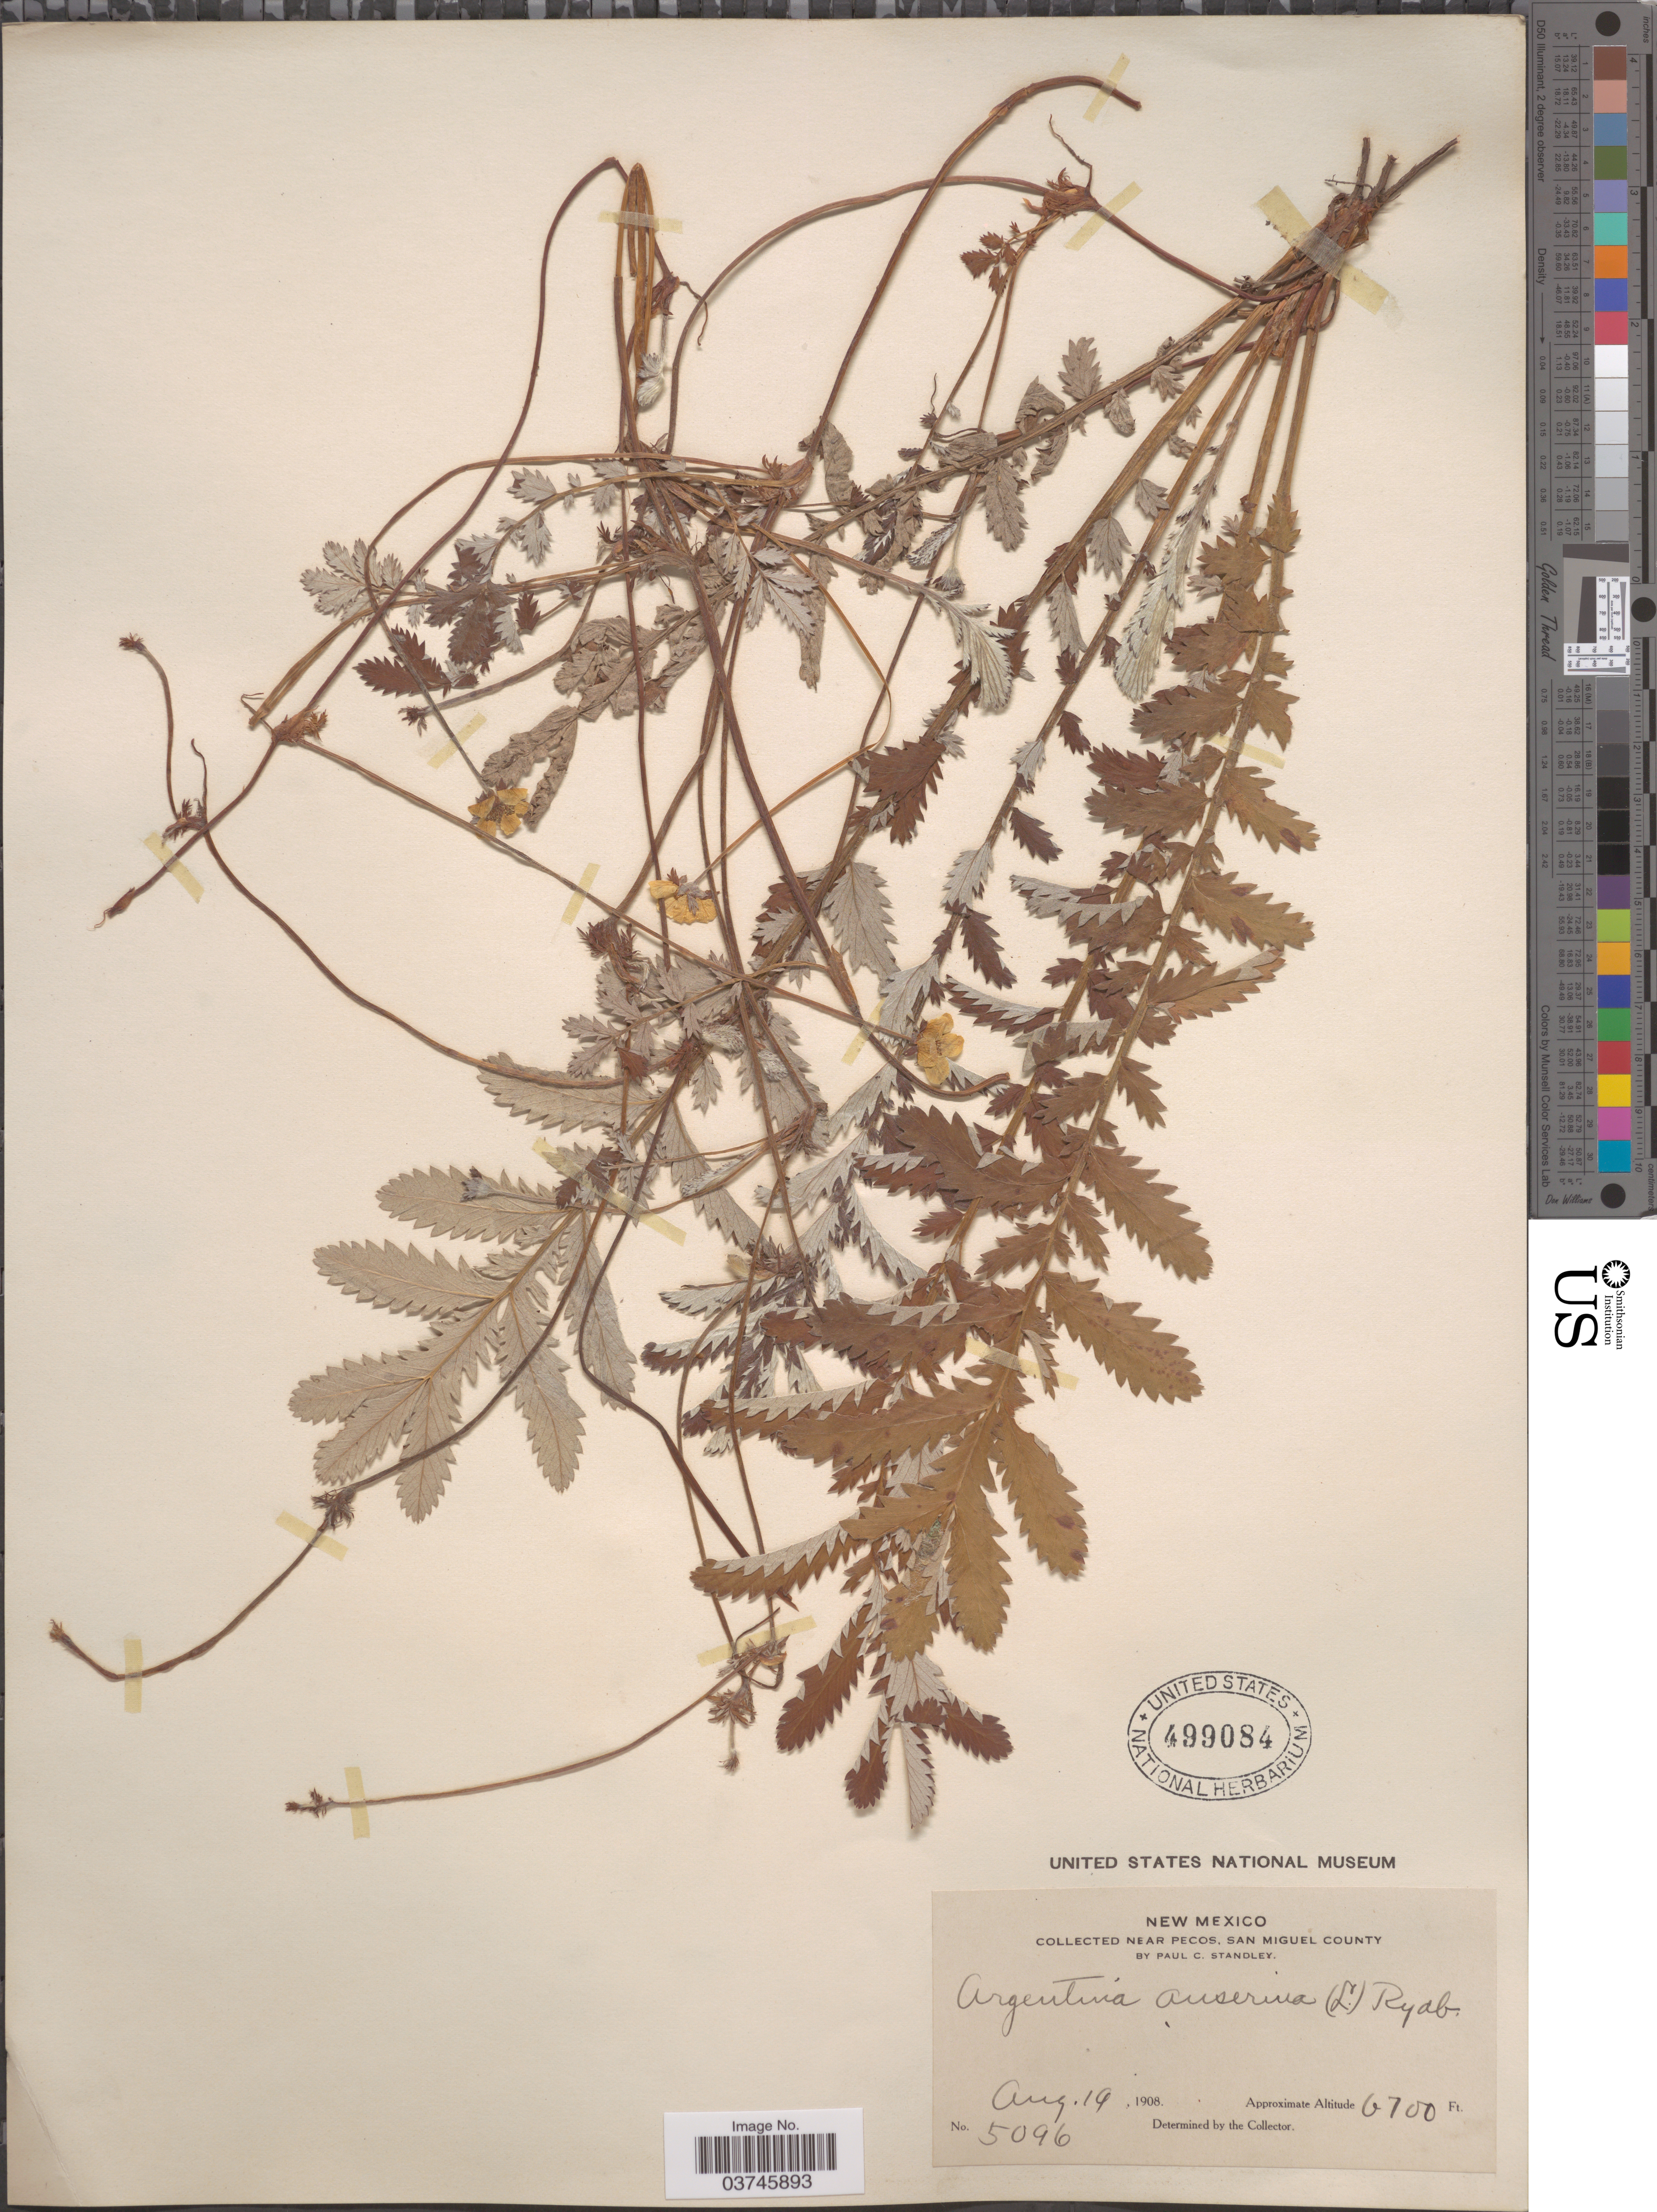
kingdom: Plantae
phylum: Tracheophyta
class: Magnoliopsida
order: Rosales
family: Rosaceae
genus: Argentina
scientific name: Argentina anserina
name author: (L.) Rydb.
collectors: P. C. Standley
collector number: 5096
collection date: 1908-08-19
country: United States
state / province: New Mexico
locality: Near Pecos, San Miguel County.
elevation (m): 2042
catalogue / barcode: US 499084